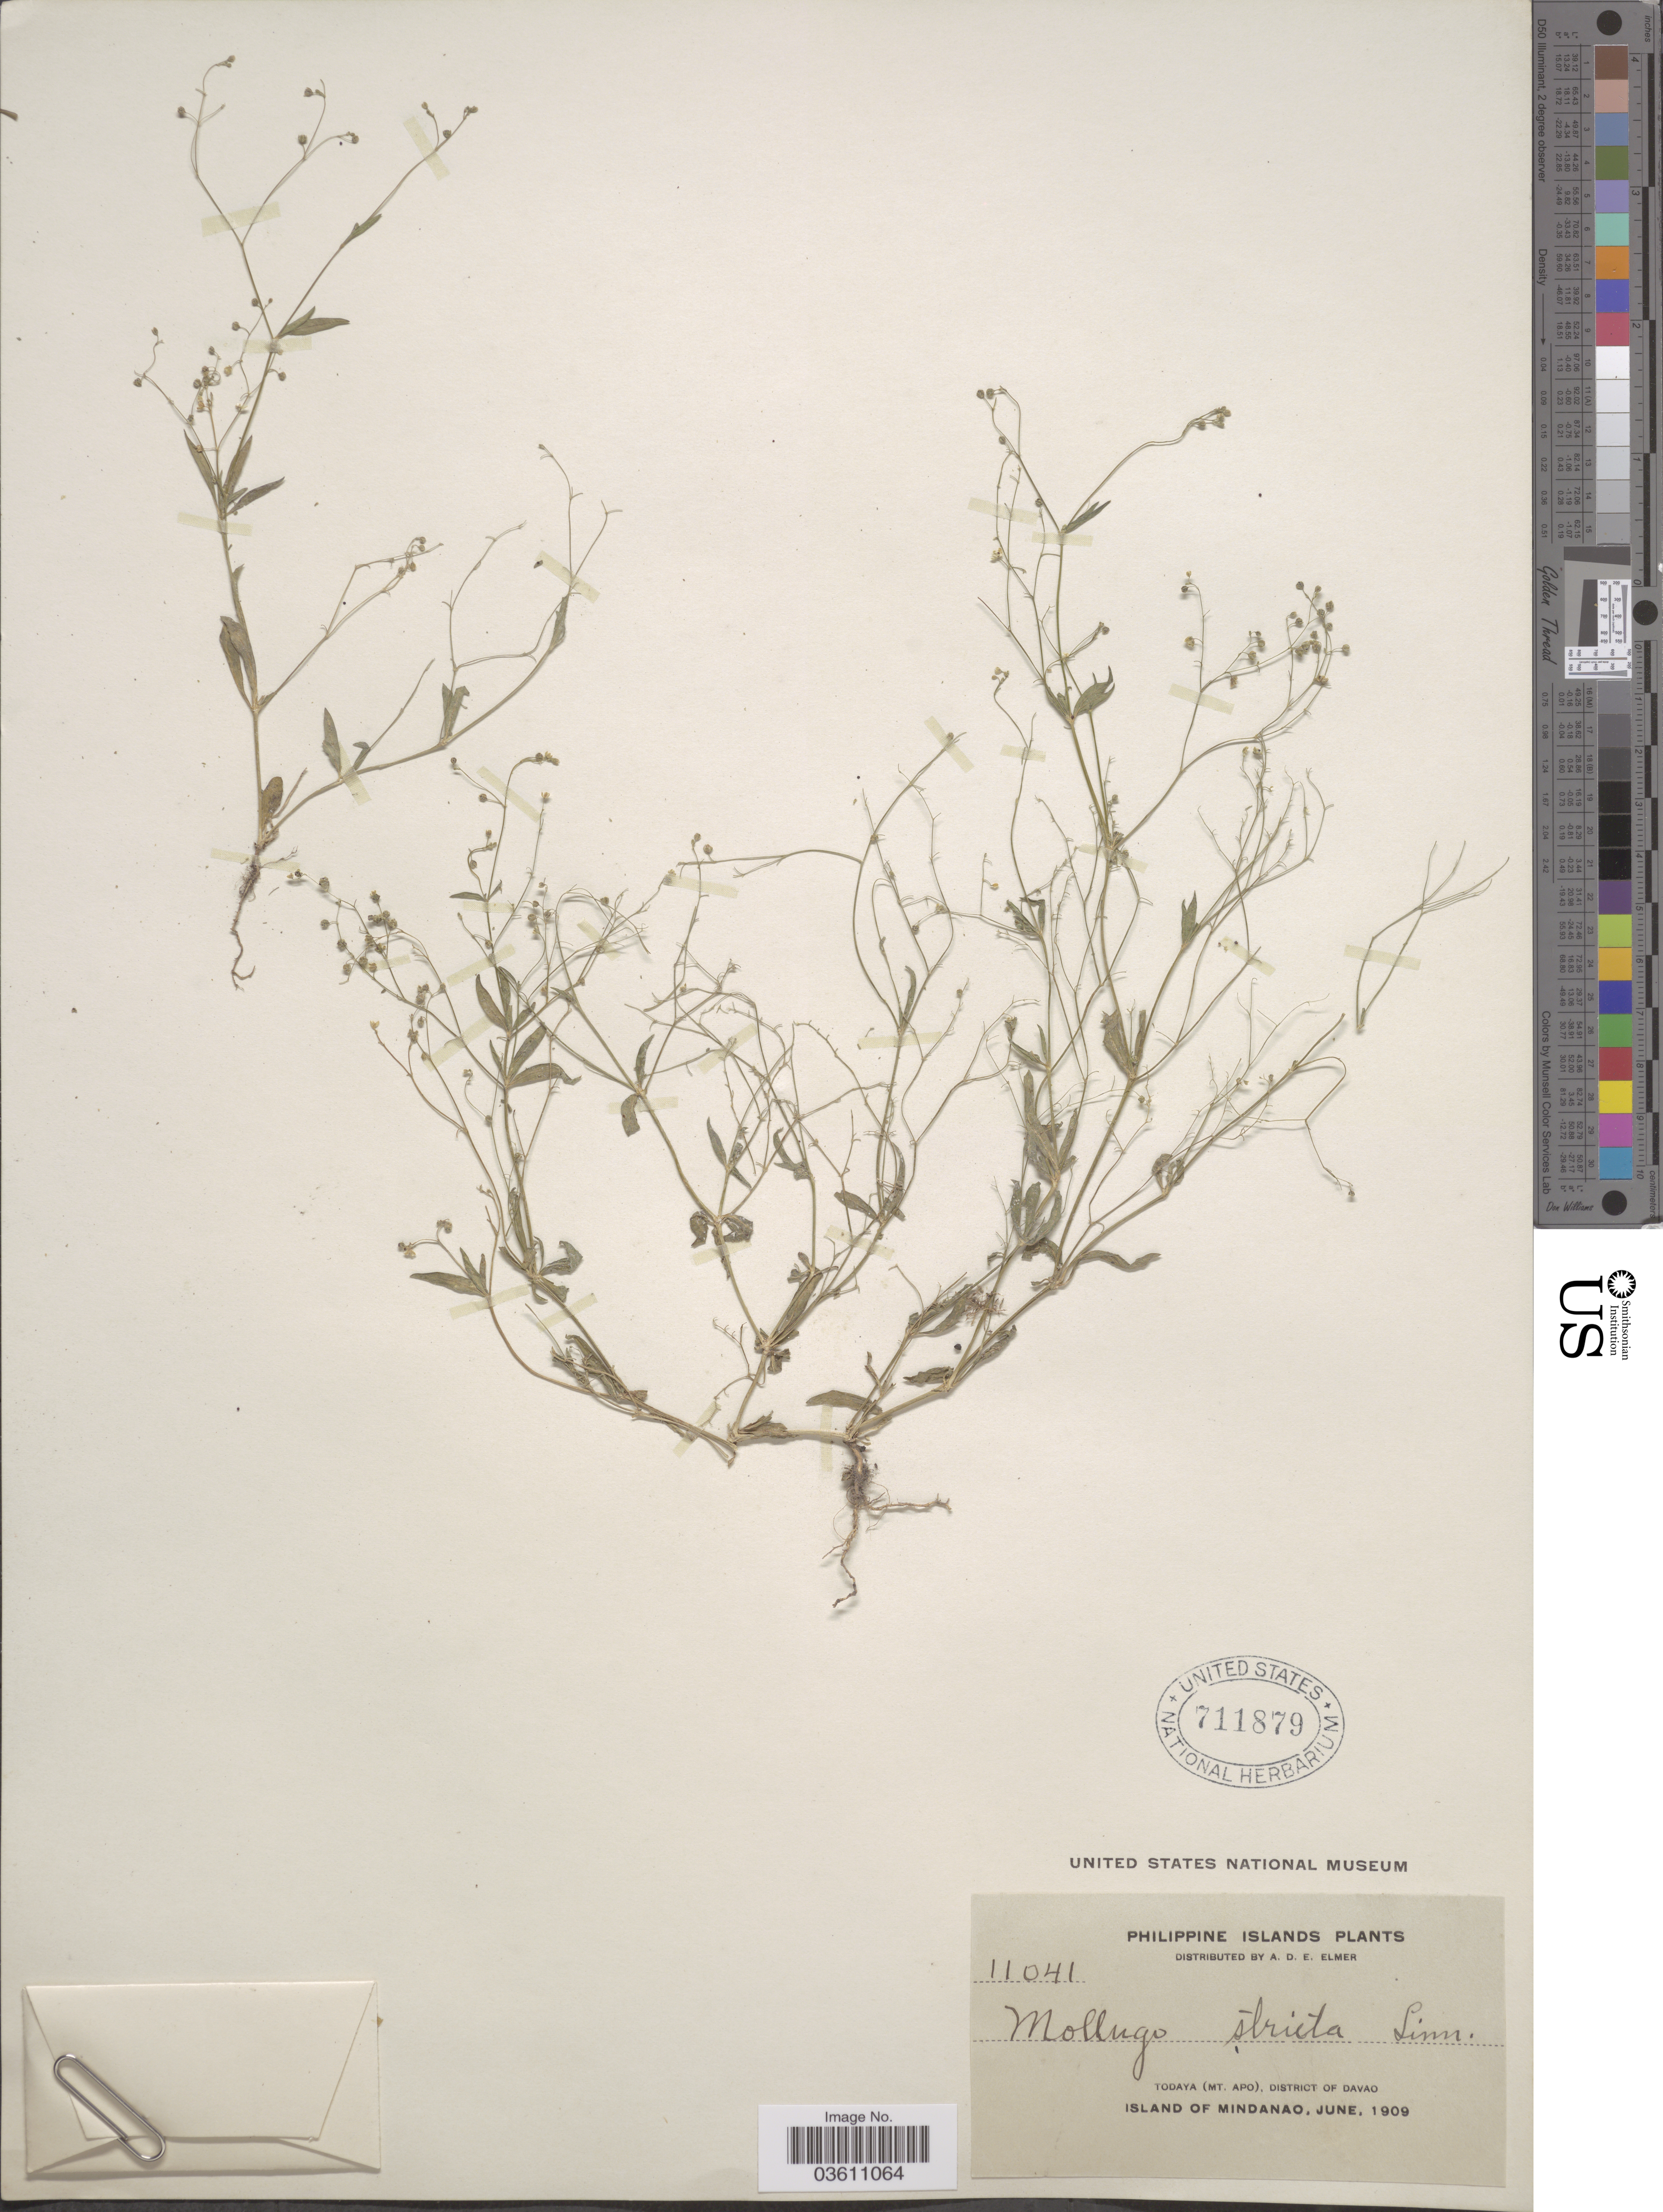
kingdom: Plantae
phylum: Tracheophyta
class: Magnoliopsida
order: Caryophyllales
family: Molluginaceae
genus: Trigastrotheca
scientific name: Trigastrotheca pentaphylla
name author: (L.) Thulin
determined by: Strong, Mark T., (BOT), Smithsonian Institution - National Museum of Natural History (UNITED STATES)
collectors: A. D. E. Elmer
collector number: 11041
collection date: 1909-06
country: Philippines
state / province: Davao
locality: Todaya (Mt. Apo), District of Davao. Island of Mindanao.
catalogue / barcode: US 711879